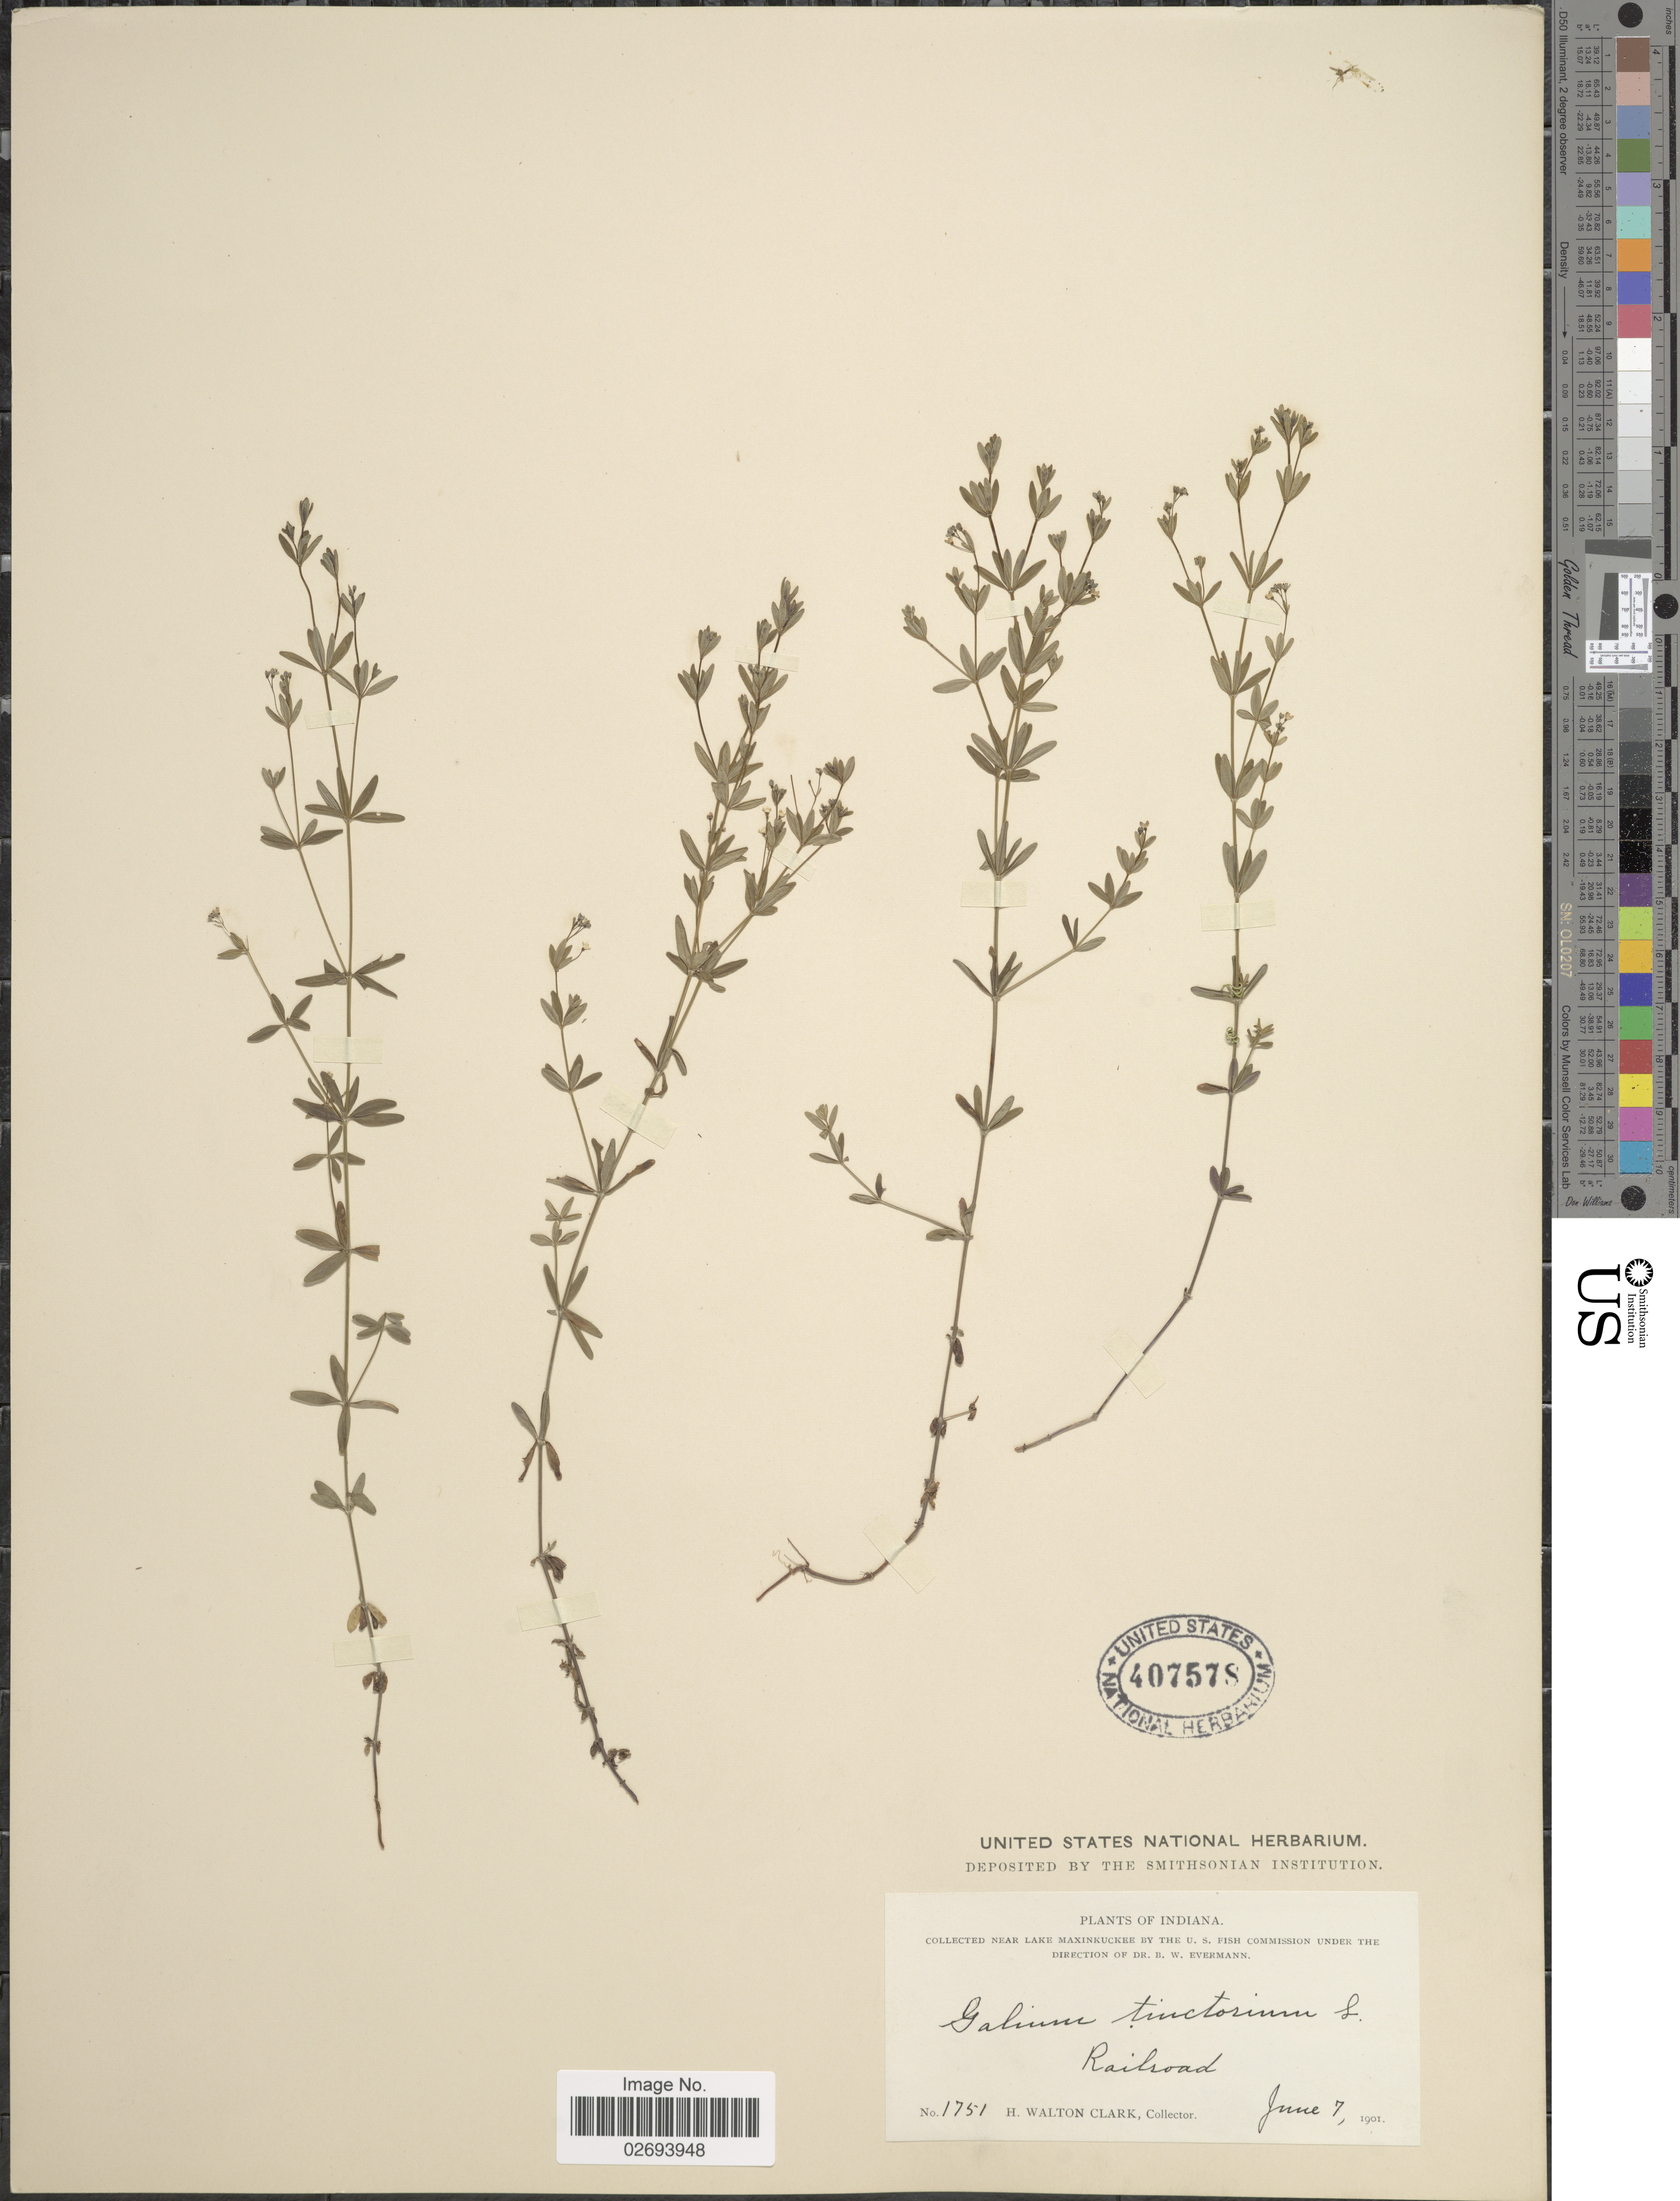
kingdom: Plantae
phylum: Tracheophyta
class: Magnoliopsida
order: Gentianales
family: Rubiaceae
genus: Galium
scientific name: Galium tinctorium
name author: (L.) Scop.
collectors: H. W. Clark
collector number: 1751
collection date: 1901-06-07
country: United States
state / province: Indiana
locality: Railroad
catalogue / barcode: US 407578